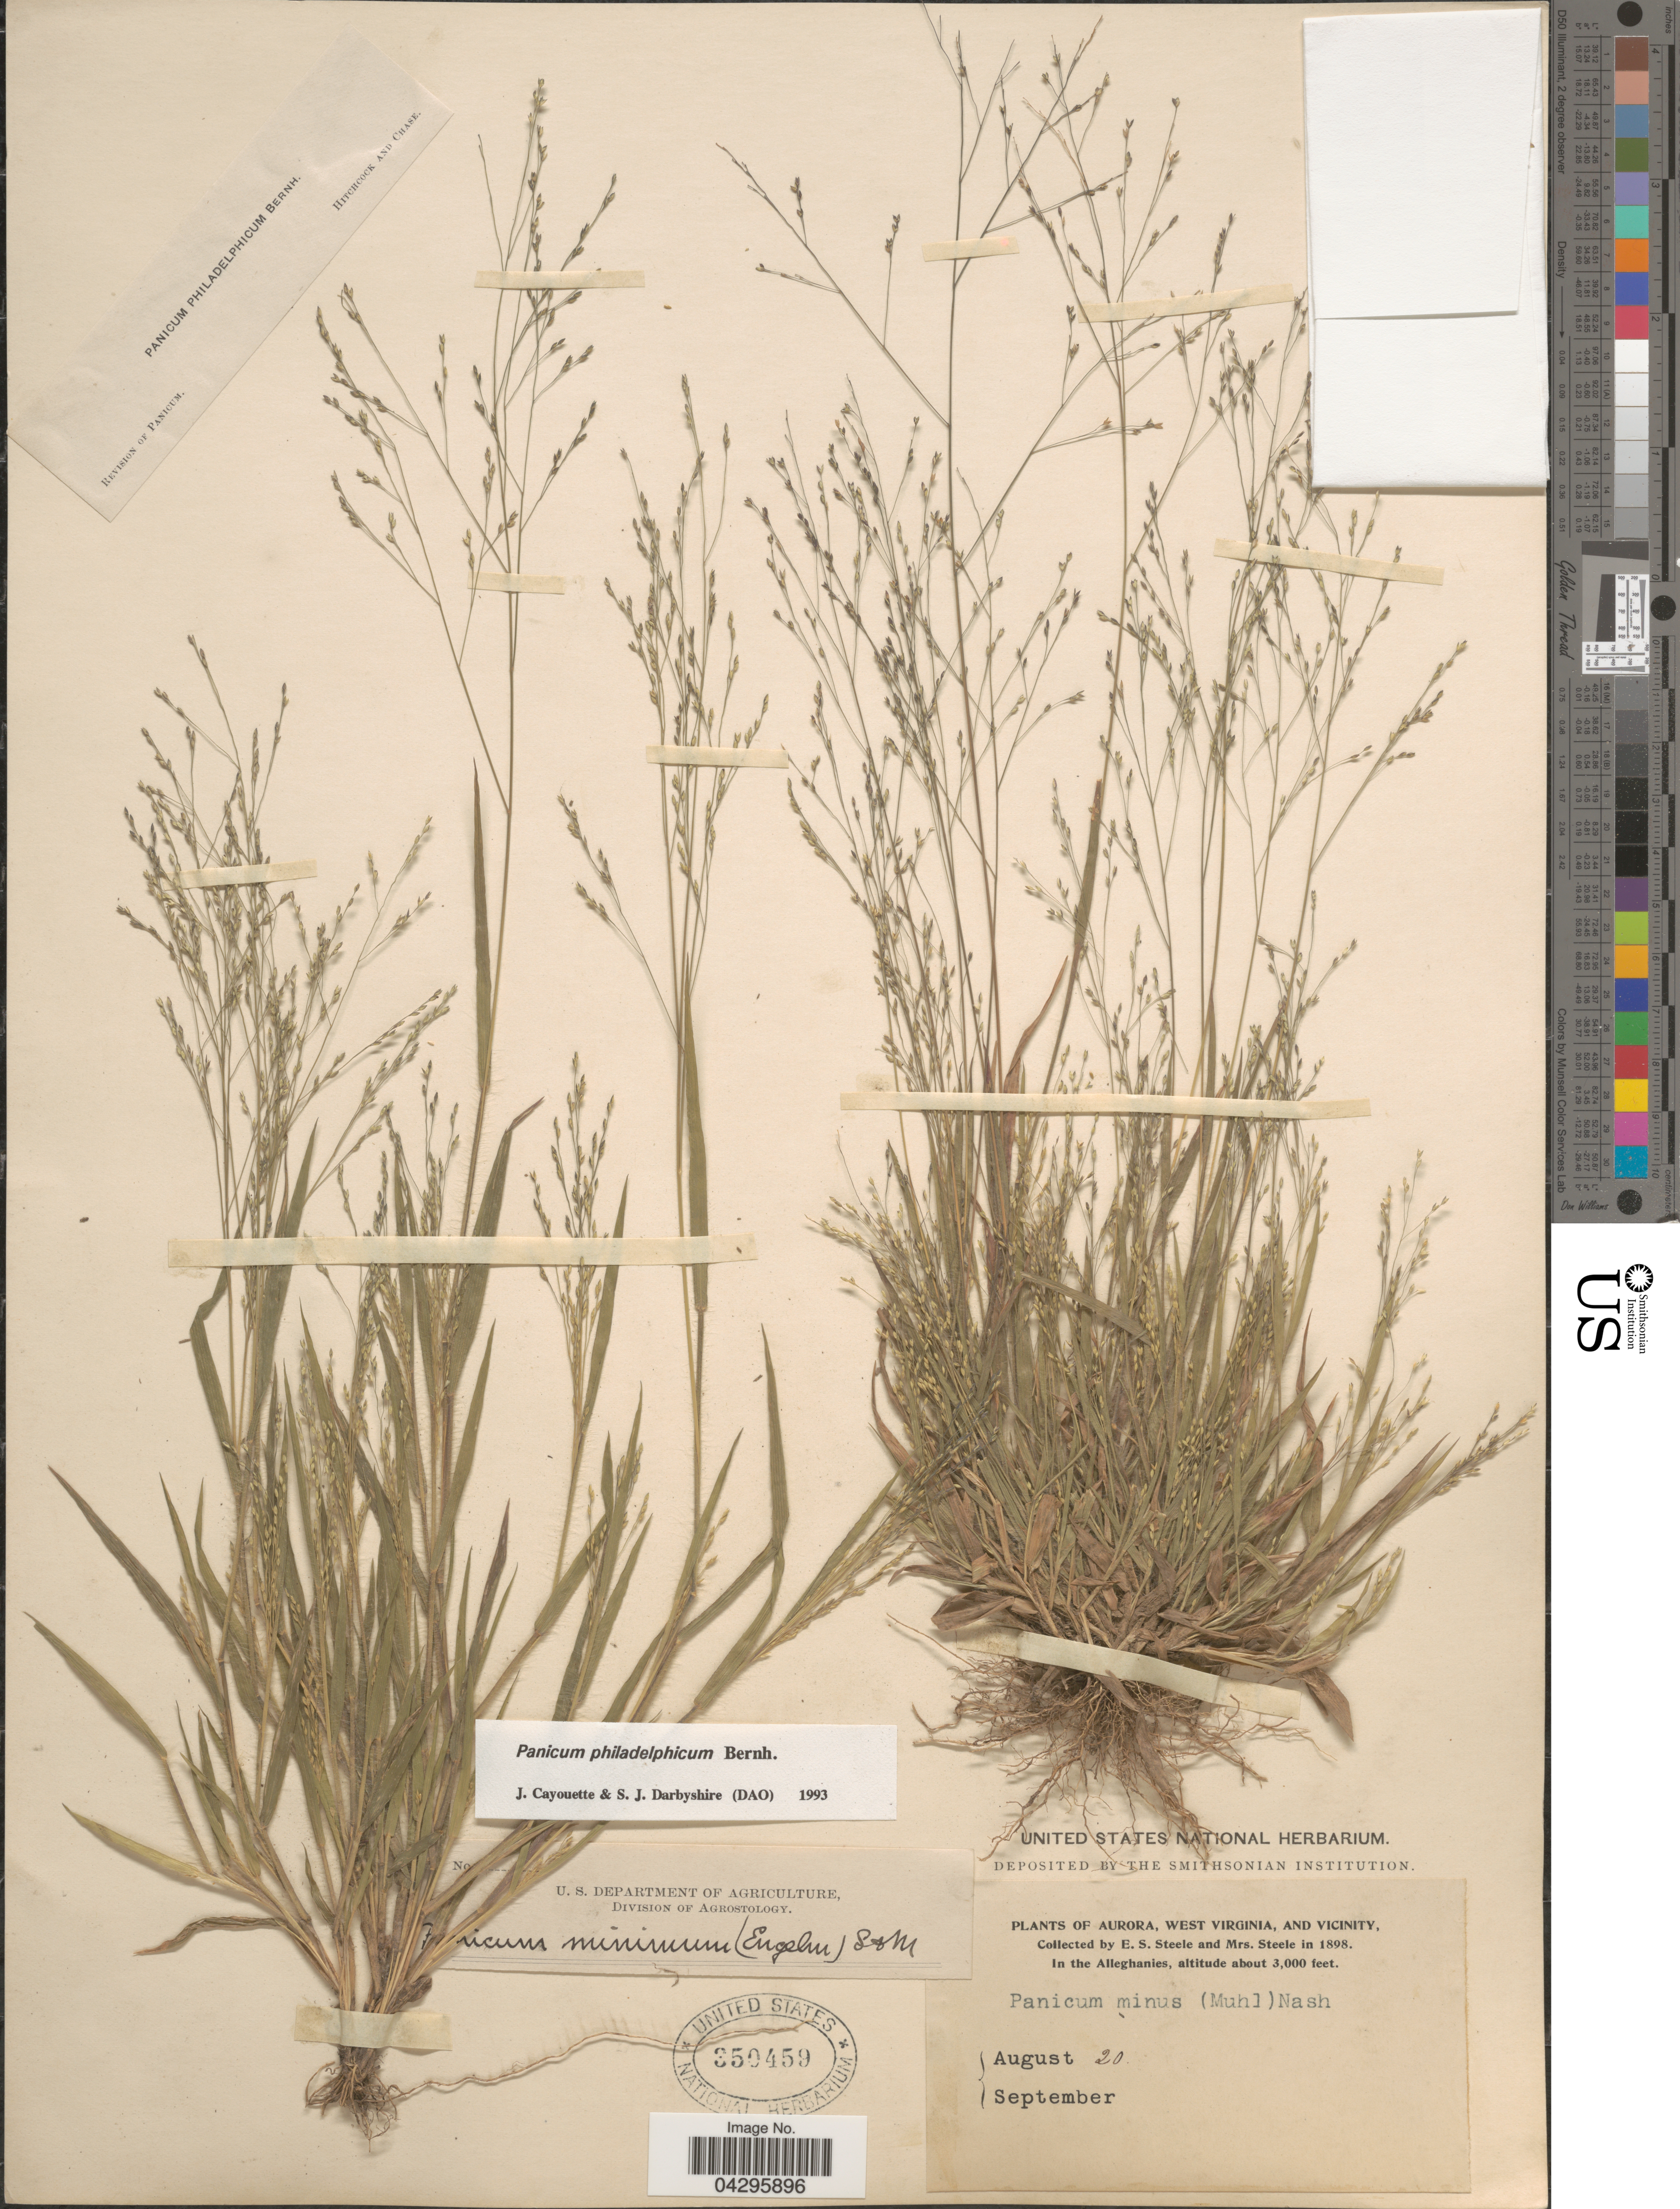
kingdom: Plantae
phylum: Tracheophyta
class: Liliopsida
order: Poales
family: Poaceae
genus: Panicum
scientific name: Panicum philadelphicum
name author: Bernh. ex Trin.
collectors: E. Steele & Mrs. E. S. Steele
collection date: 1898-08-20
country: United States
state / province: West Virginia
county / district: Preston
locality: Aurora, and vicinity. In the Alleghanies.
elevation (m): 914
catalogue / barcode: US 350459